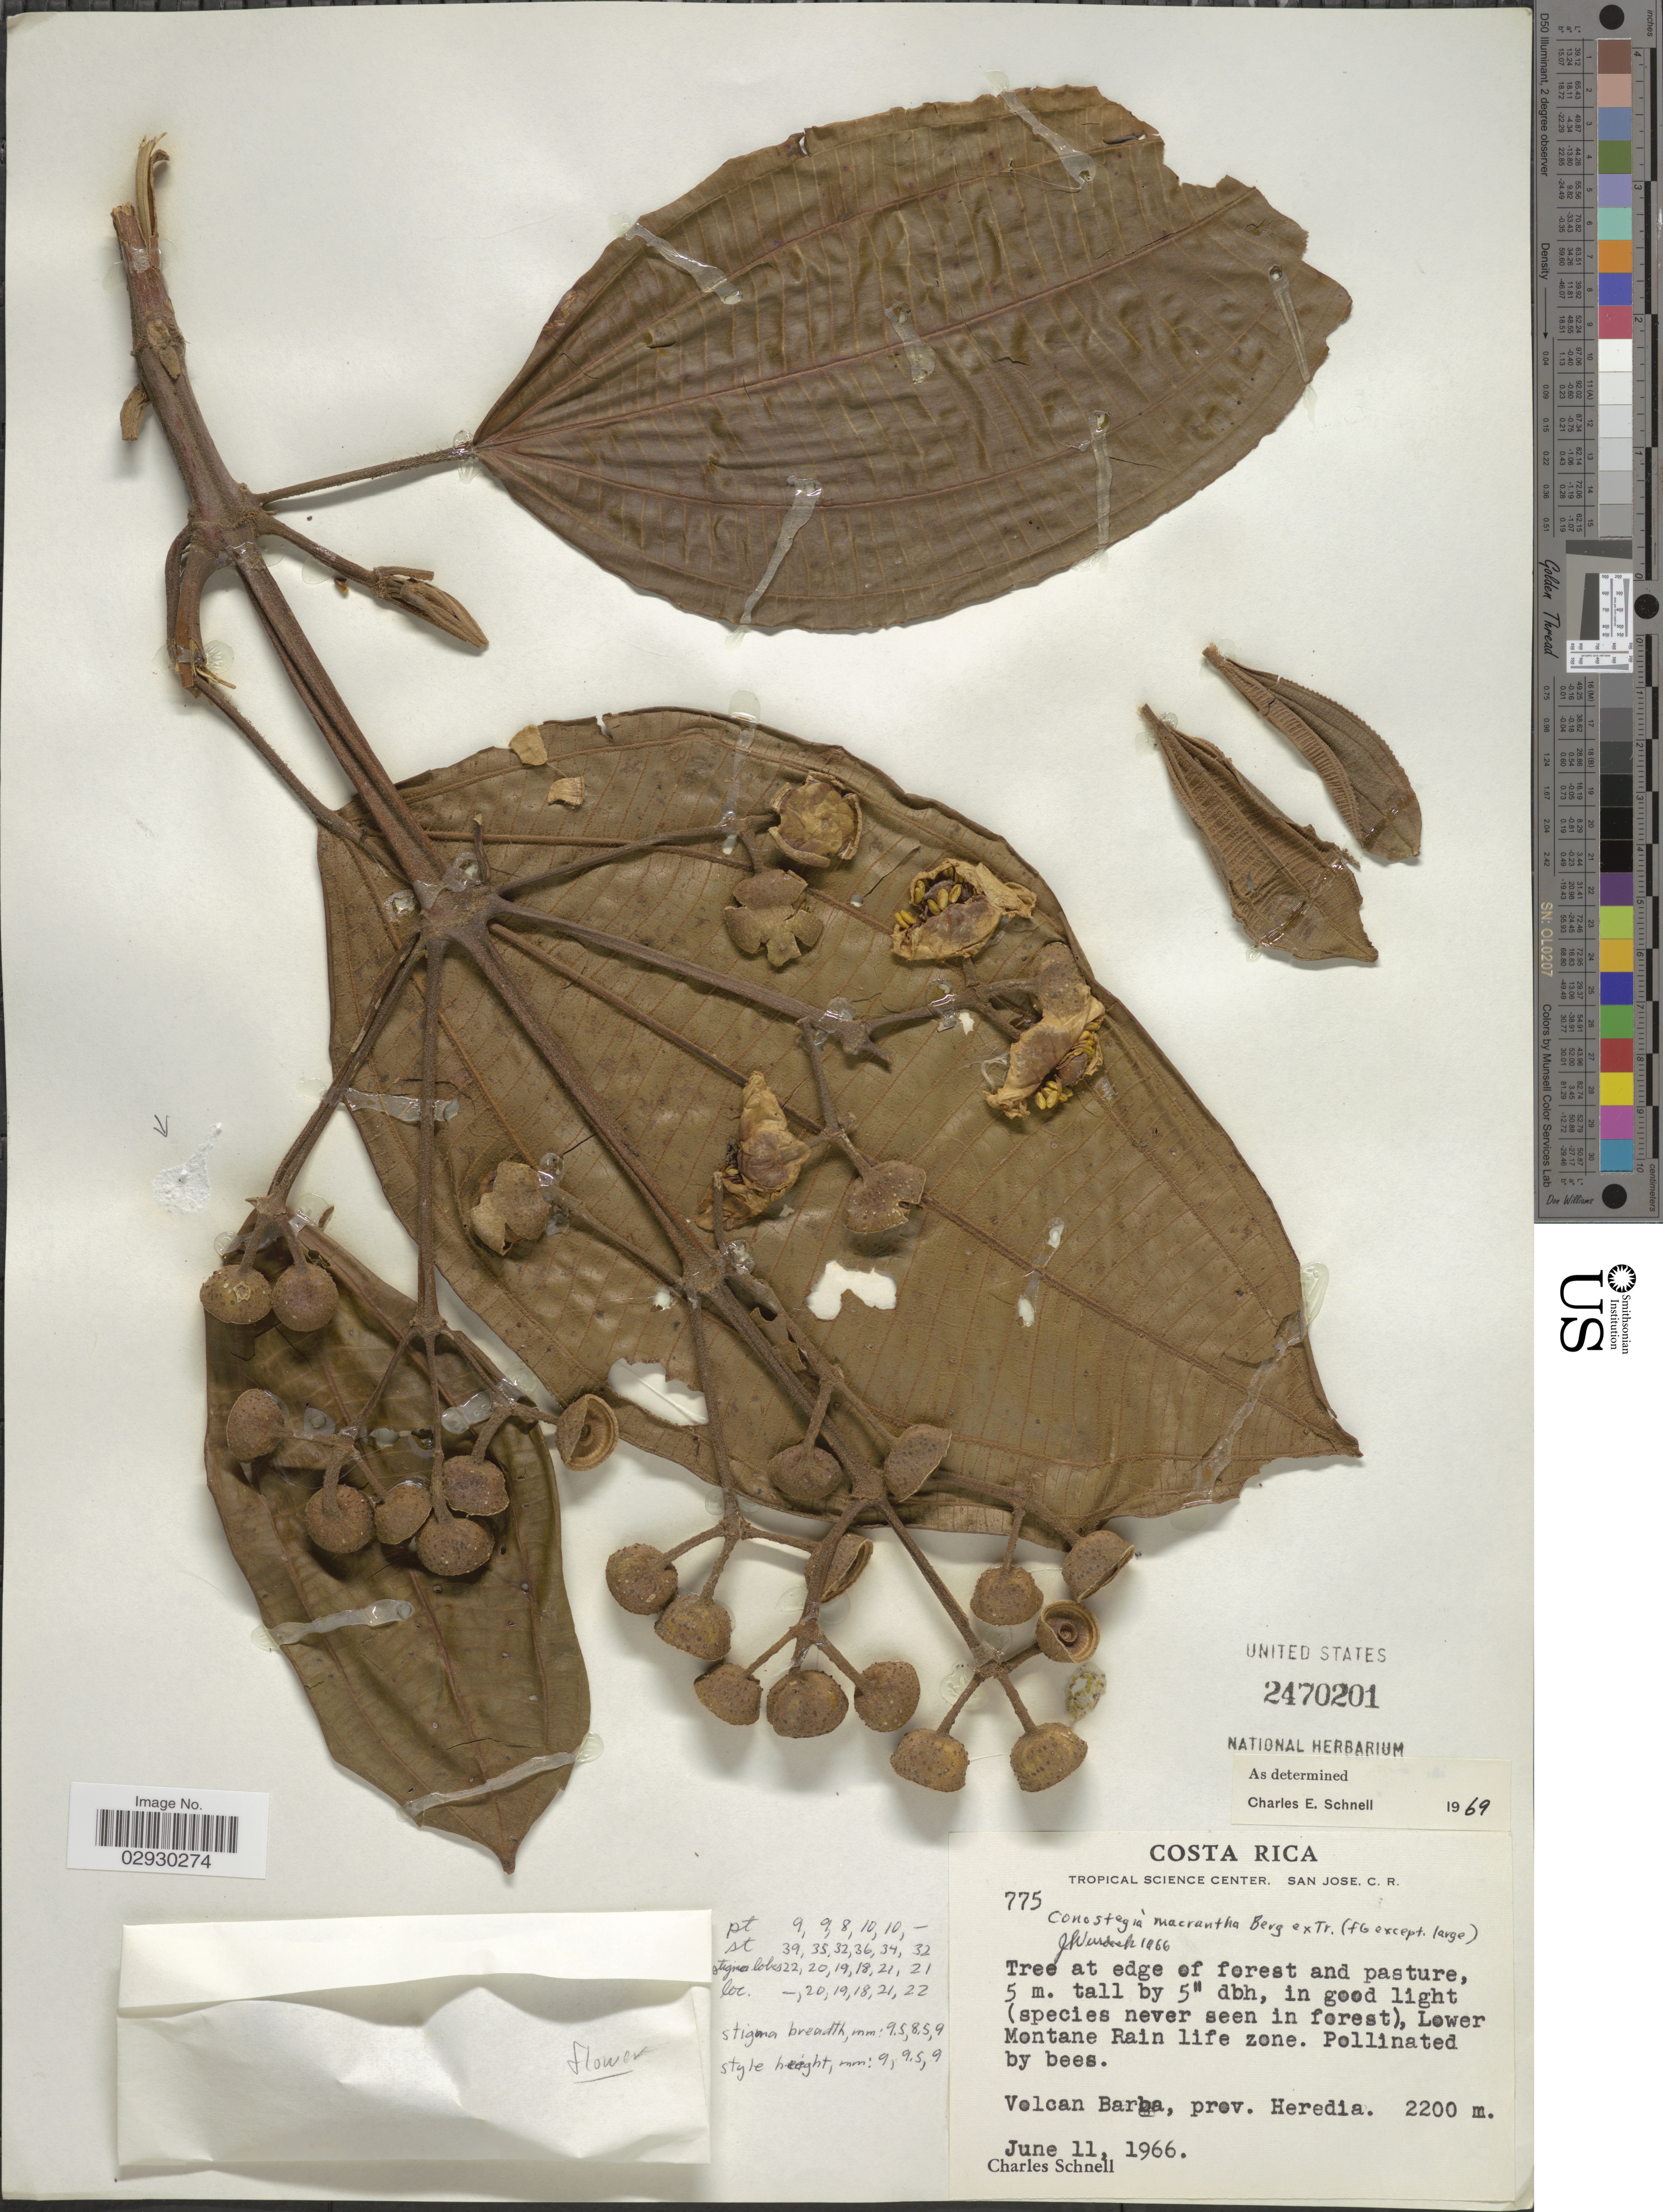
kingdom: Plantae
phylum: Tracheophyta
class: Magnoliopsida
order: Myrtales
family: Melastomataceae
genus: Conostegia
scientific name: Conostegia macrantha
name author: O. Berg ex Triana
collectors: C. Schnell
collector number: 775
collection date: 1966-06-11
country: Costa Rica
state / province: Heredia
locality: Lower Montane Rain life zone. Volcan Barba, prov. Heredia.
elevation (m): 2200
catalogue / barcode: US 2470201